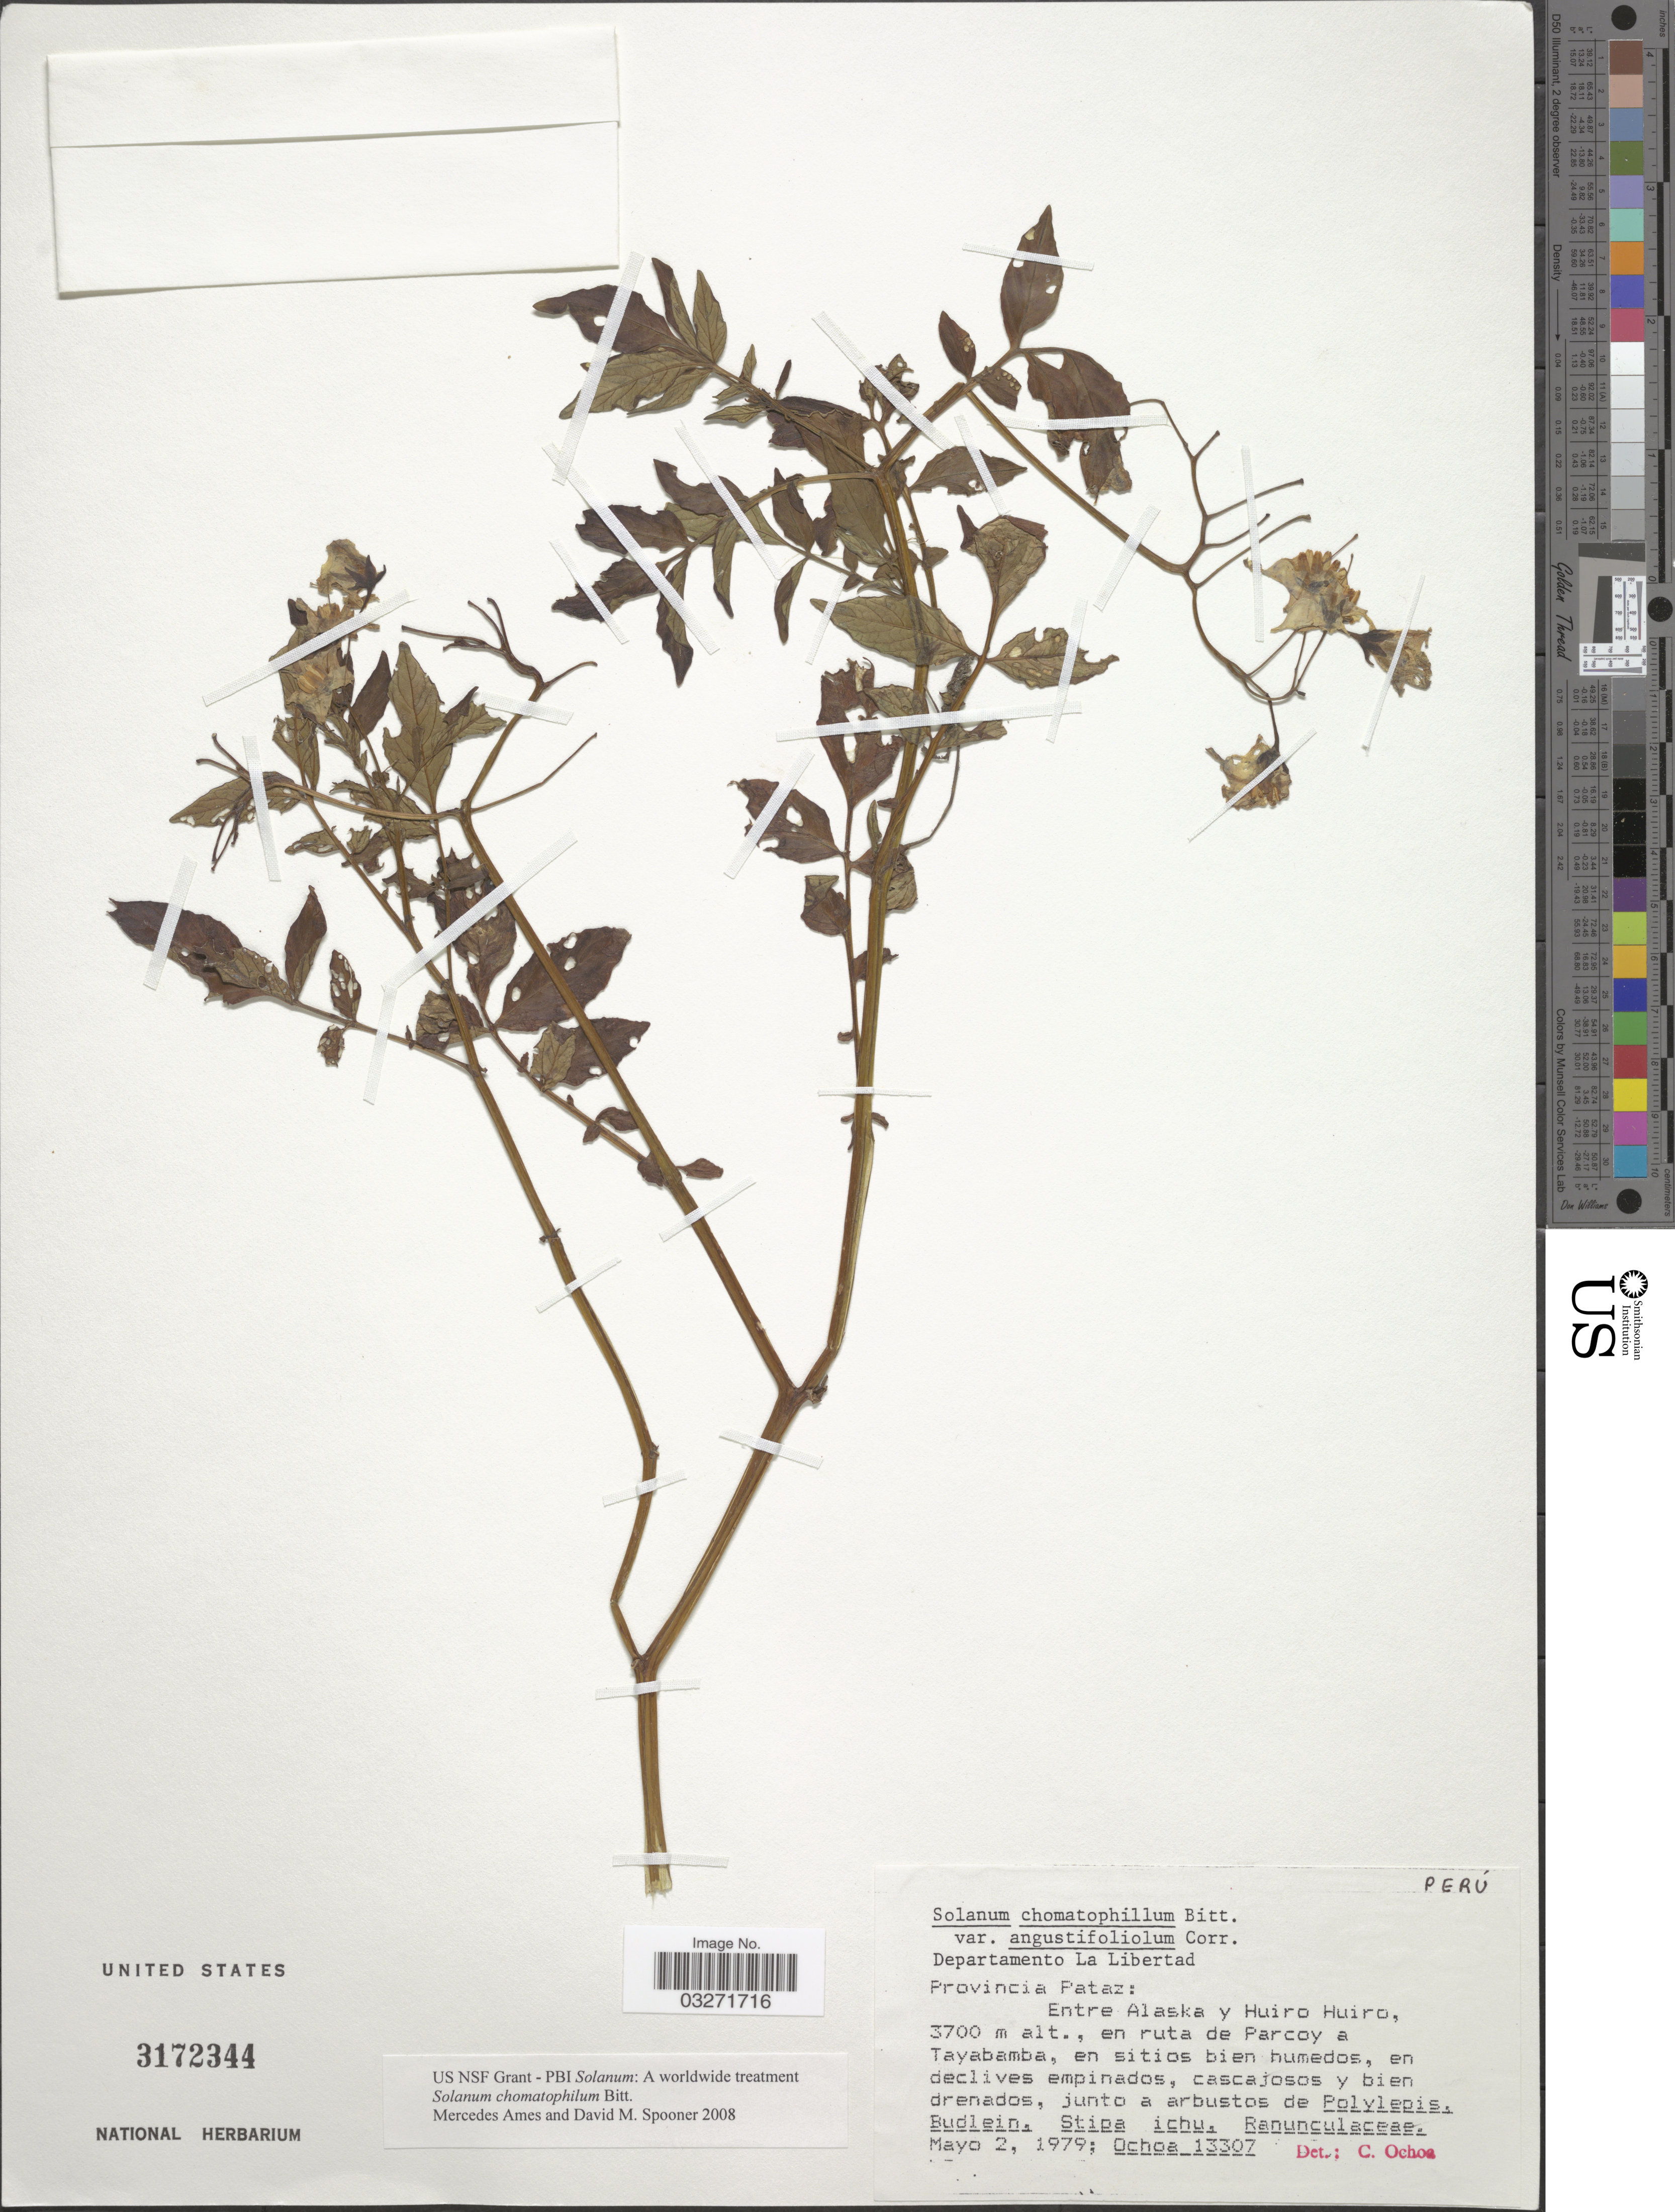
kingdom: Plantae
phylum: Tracheophyta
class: Magnoliopsida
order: Solanales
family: Solanaceae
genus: Solanum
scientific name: Solanum chomatophilum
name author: Bitter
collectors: -. Ochoa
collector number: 13307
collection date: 1979-05-02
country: Peru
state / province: La Libertad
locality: Departamento La Libertad. Provincia Pataz: Entre Alaska y Huiro Huiro, en ruta de Parcoy a Tayabamba.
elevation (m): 3700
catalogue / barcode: US 3172344